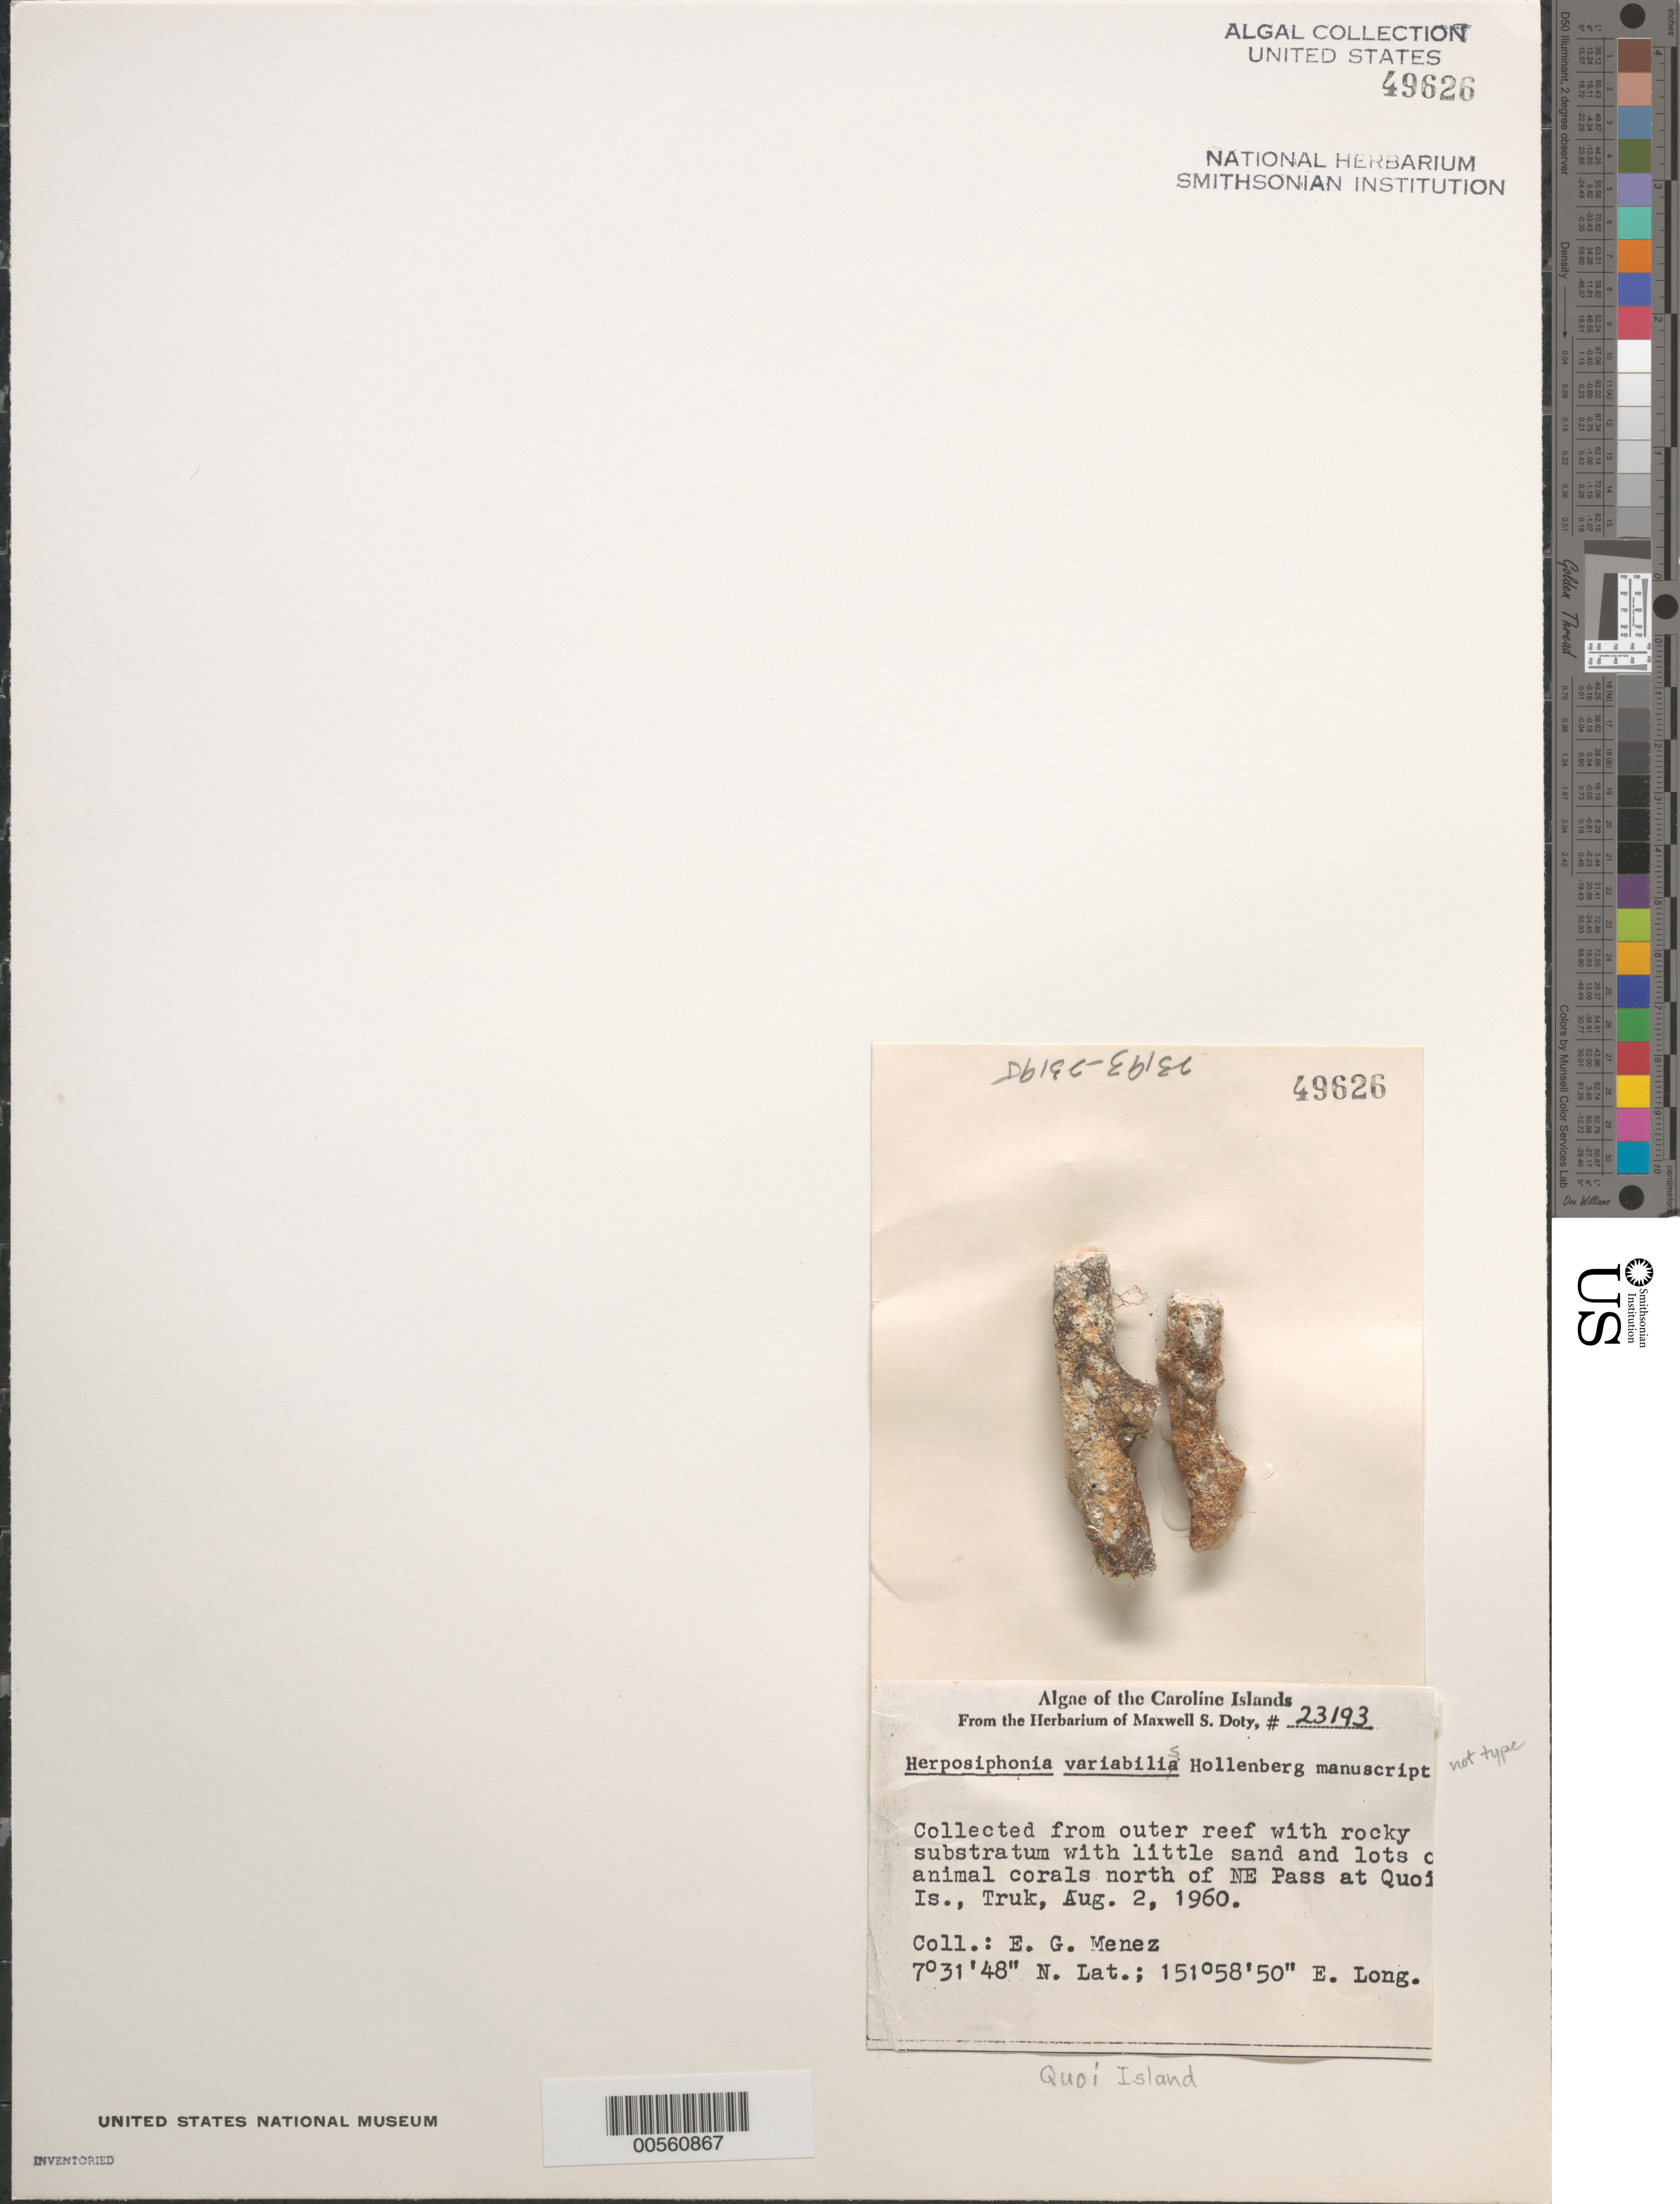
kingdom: Plantae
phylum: Rhodophyta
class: Florideophyceae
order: Ceramiales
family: Rhodomelaceae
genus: Herposiphonia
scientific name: Herposiphonia variabilis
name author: Hollenb.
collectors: Meñez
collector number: MSD 23193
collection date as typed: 02 Aug 1960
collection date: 1960-08-02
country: Micronesia, Federated States of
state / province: Truk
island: Truk (Chuuk) Is.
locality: Quoi Islet, N of Northeast pass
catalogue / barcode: US 49626